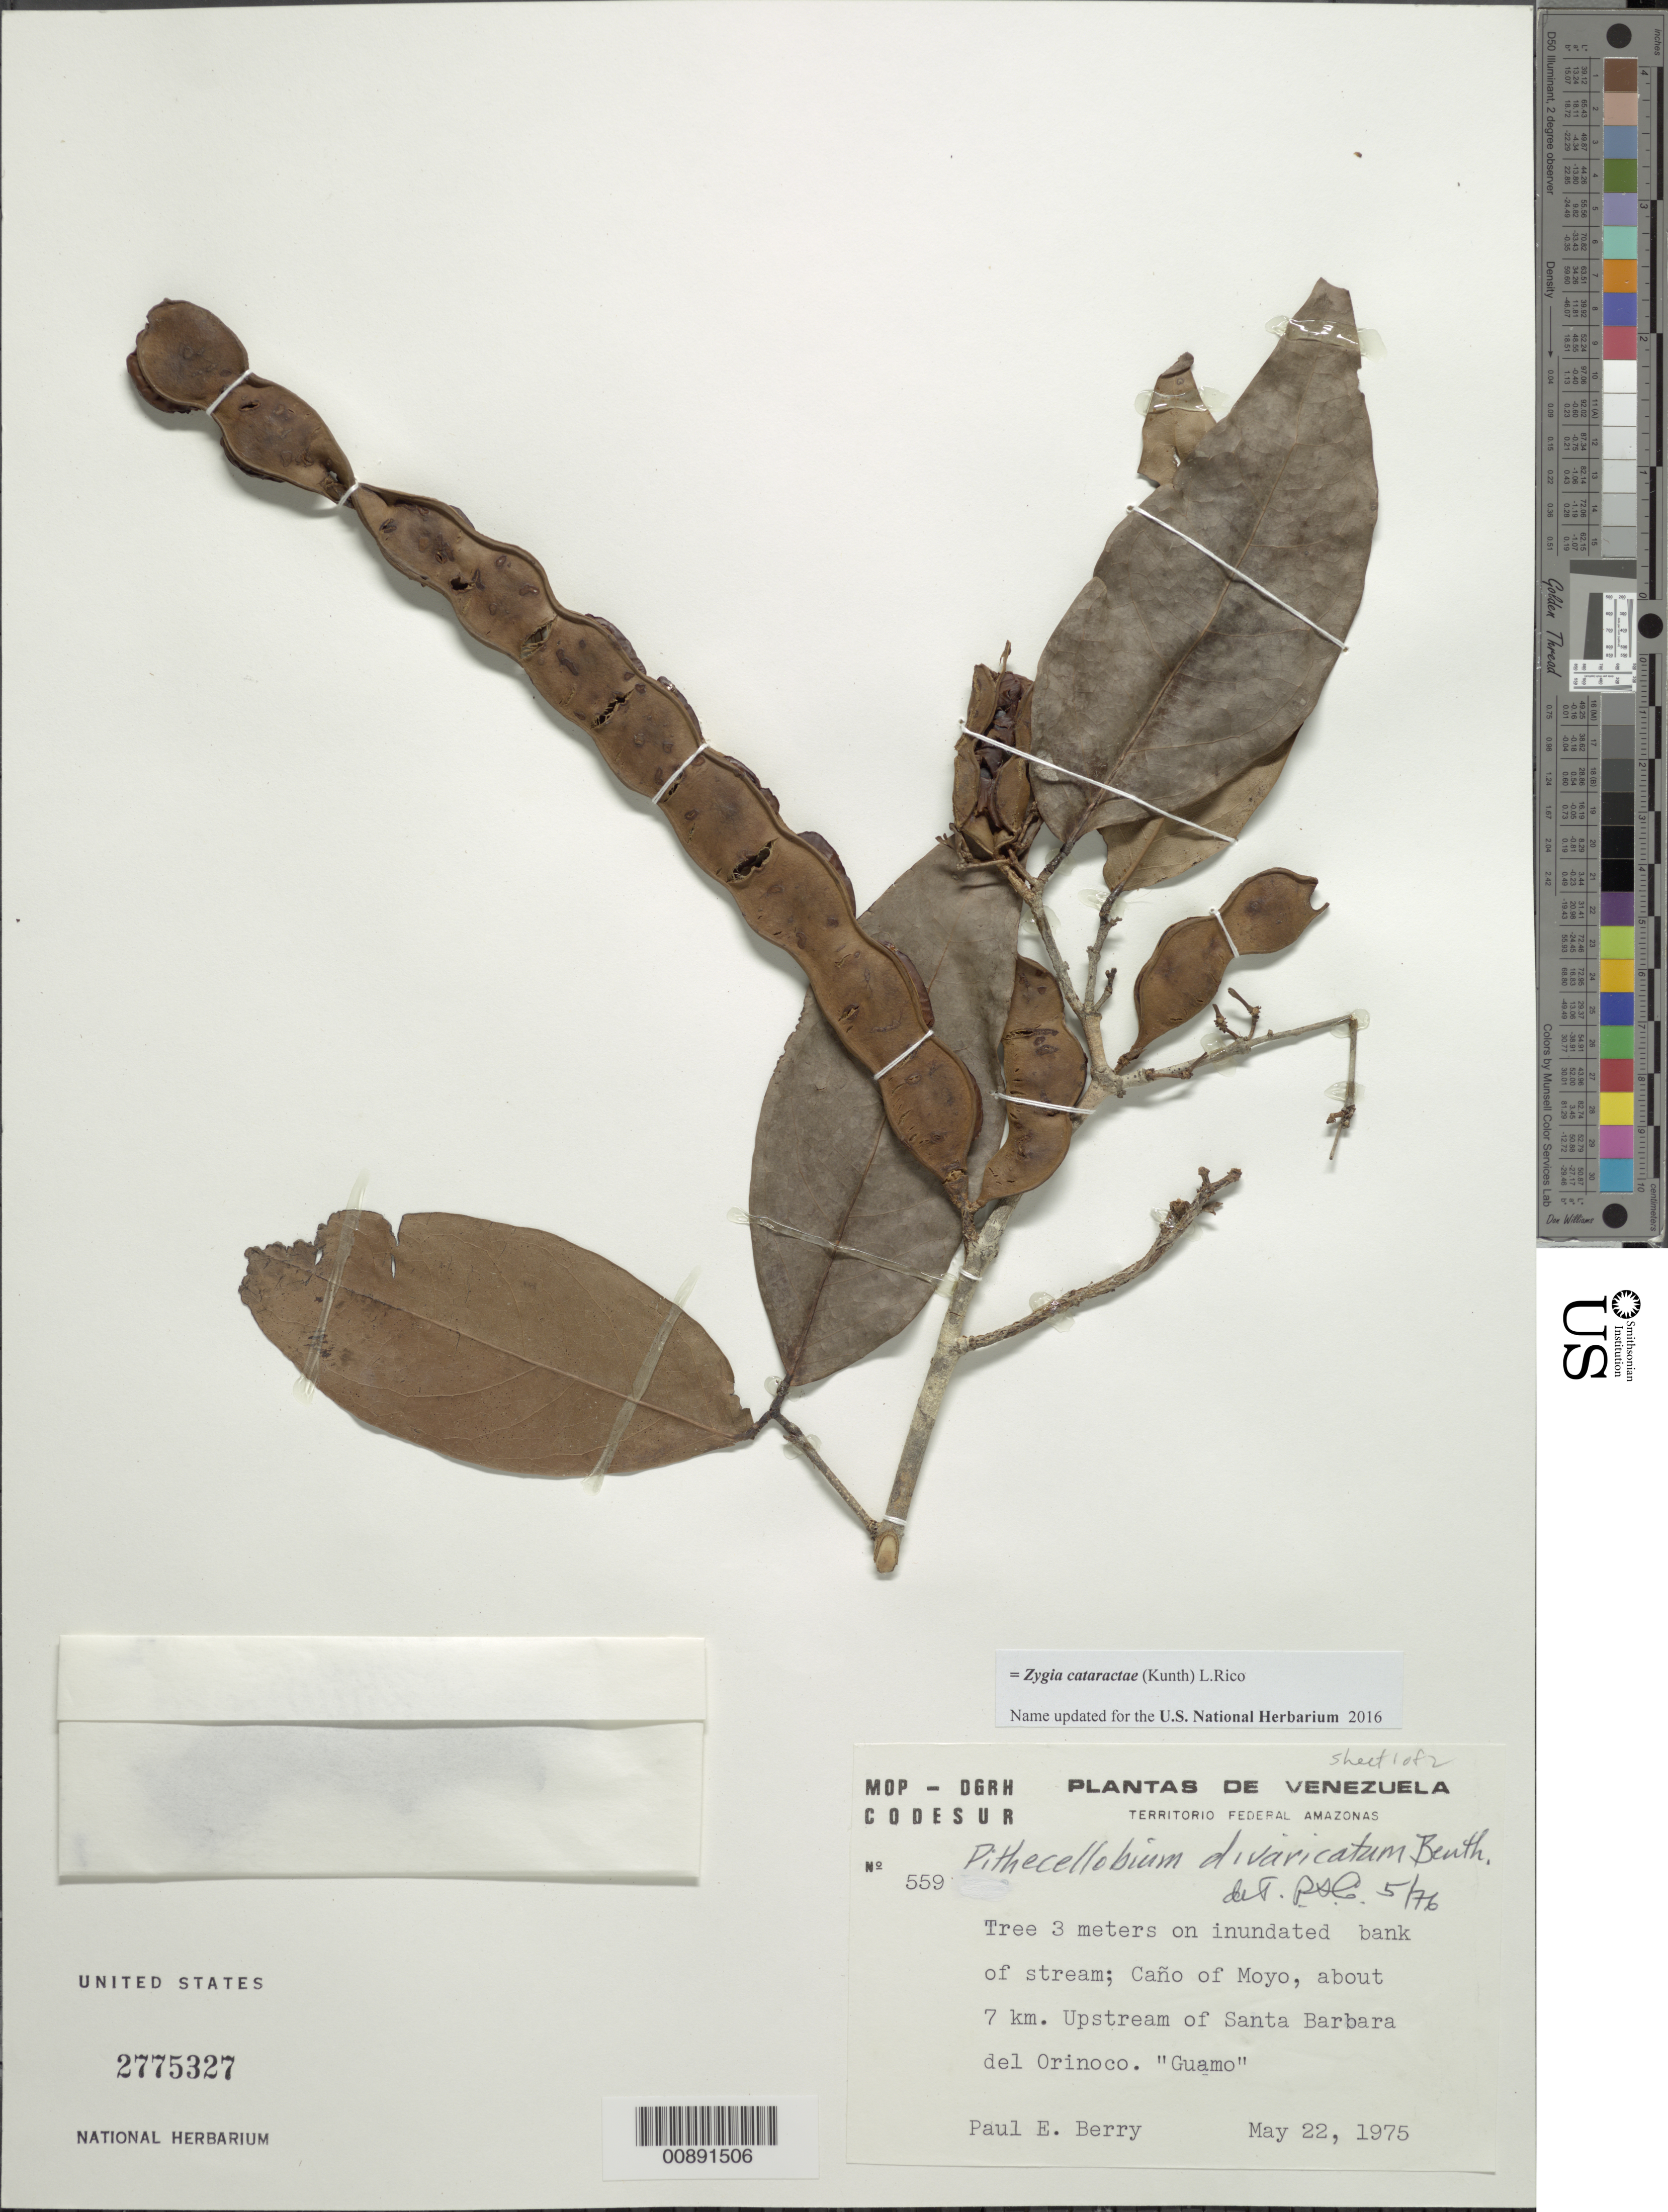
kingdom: Plantae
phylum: Tracheophyta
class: Magnoliopsida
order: Fabales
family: Fabaceae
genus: Zygia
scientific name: Zygia cataractae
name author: (Kunth) L. Rico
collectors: R. Benoist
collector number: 559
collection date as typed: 22-May-75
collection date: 1975-05-22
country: Venezuela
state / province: Amazonas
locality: Cano of Moyo, about 7 m upstream of Santa Barbara del Orinoco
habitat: Inundated bank of stream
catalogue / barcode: US 2775327